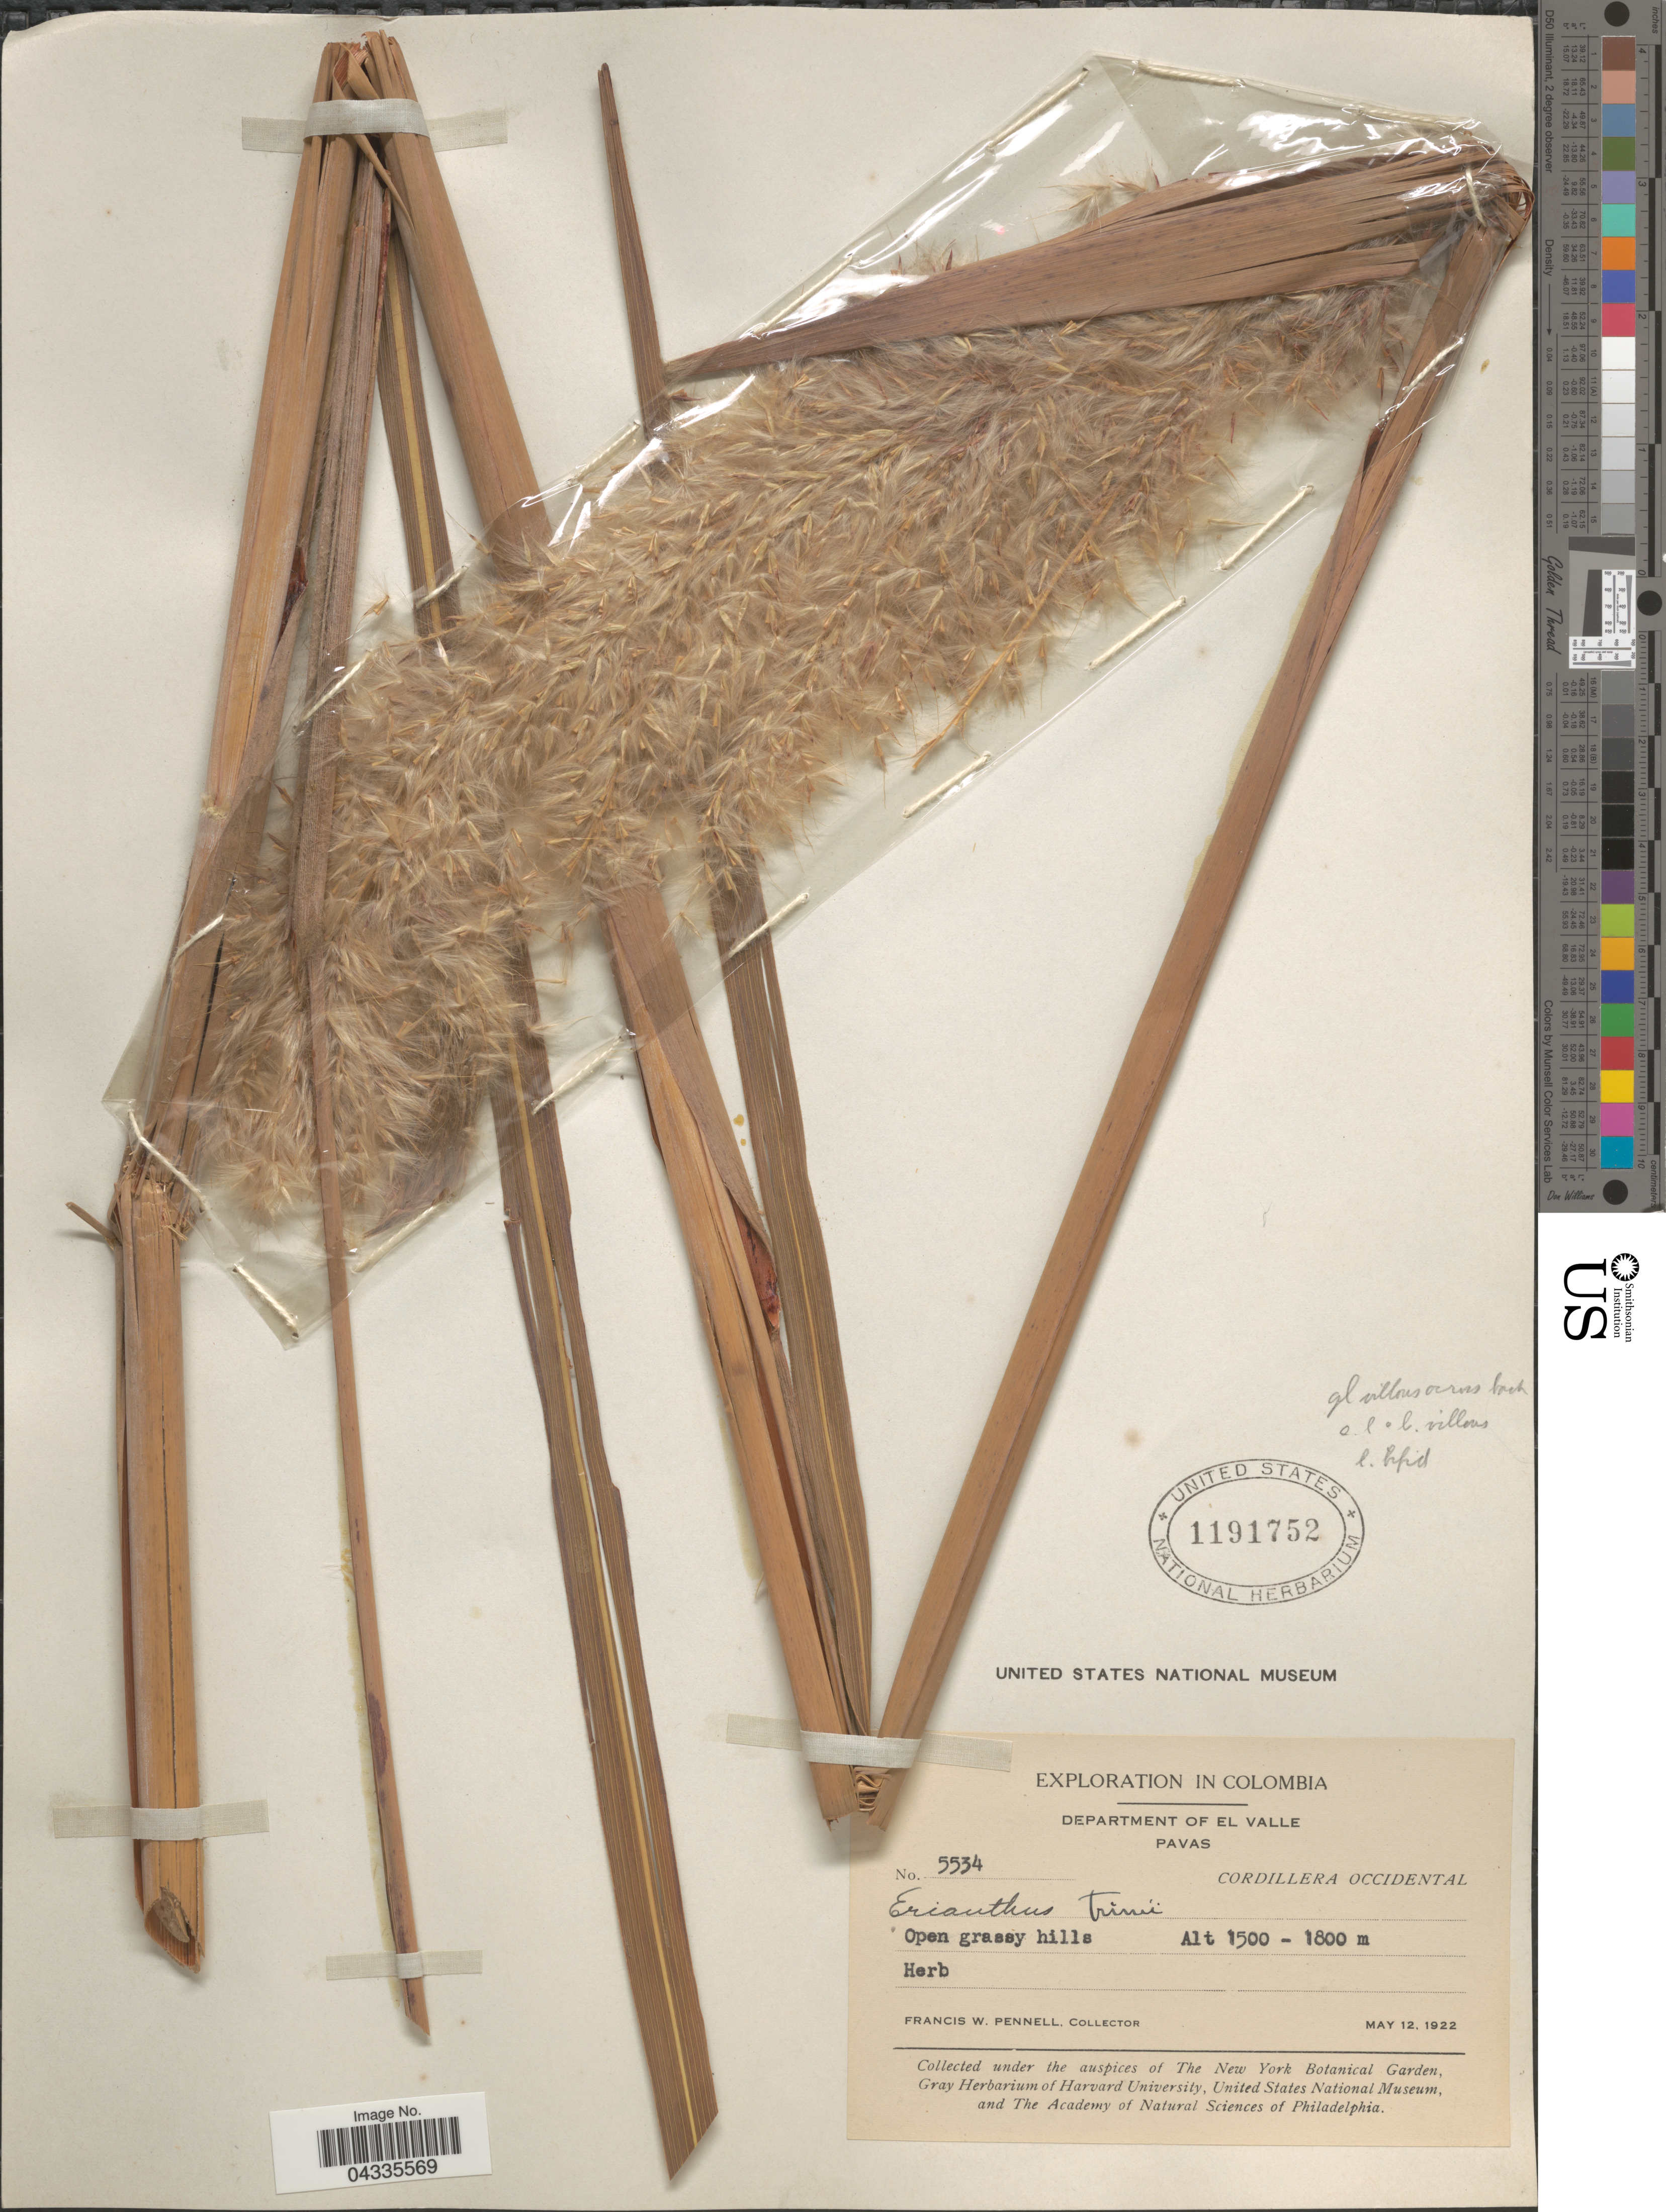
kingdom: Plantae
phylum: Tracheophyta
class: Liliopsida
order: Poales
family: Poaceae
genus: Erianthus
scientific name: Erianthus trinii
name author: Hack.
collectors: F. W. Pennell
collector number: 5534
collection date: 1922-05-12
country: Colombia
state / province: Valle del Cauca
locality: Department of El Valle. Pavas. Cordillera Occidental.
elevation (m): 1500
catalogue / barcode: US 1191752